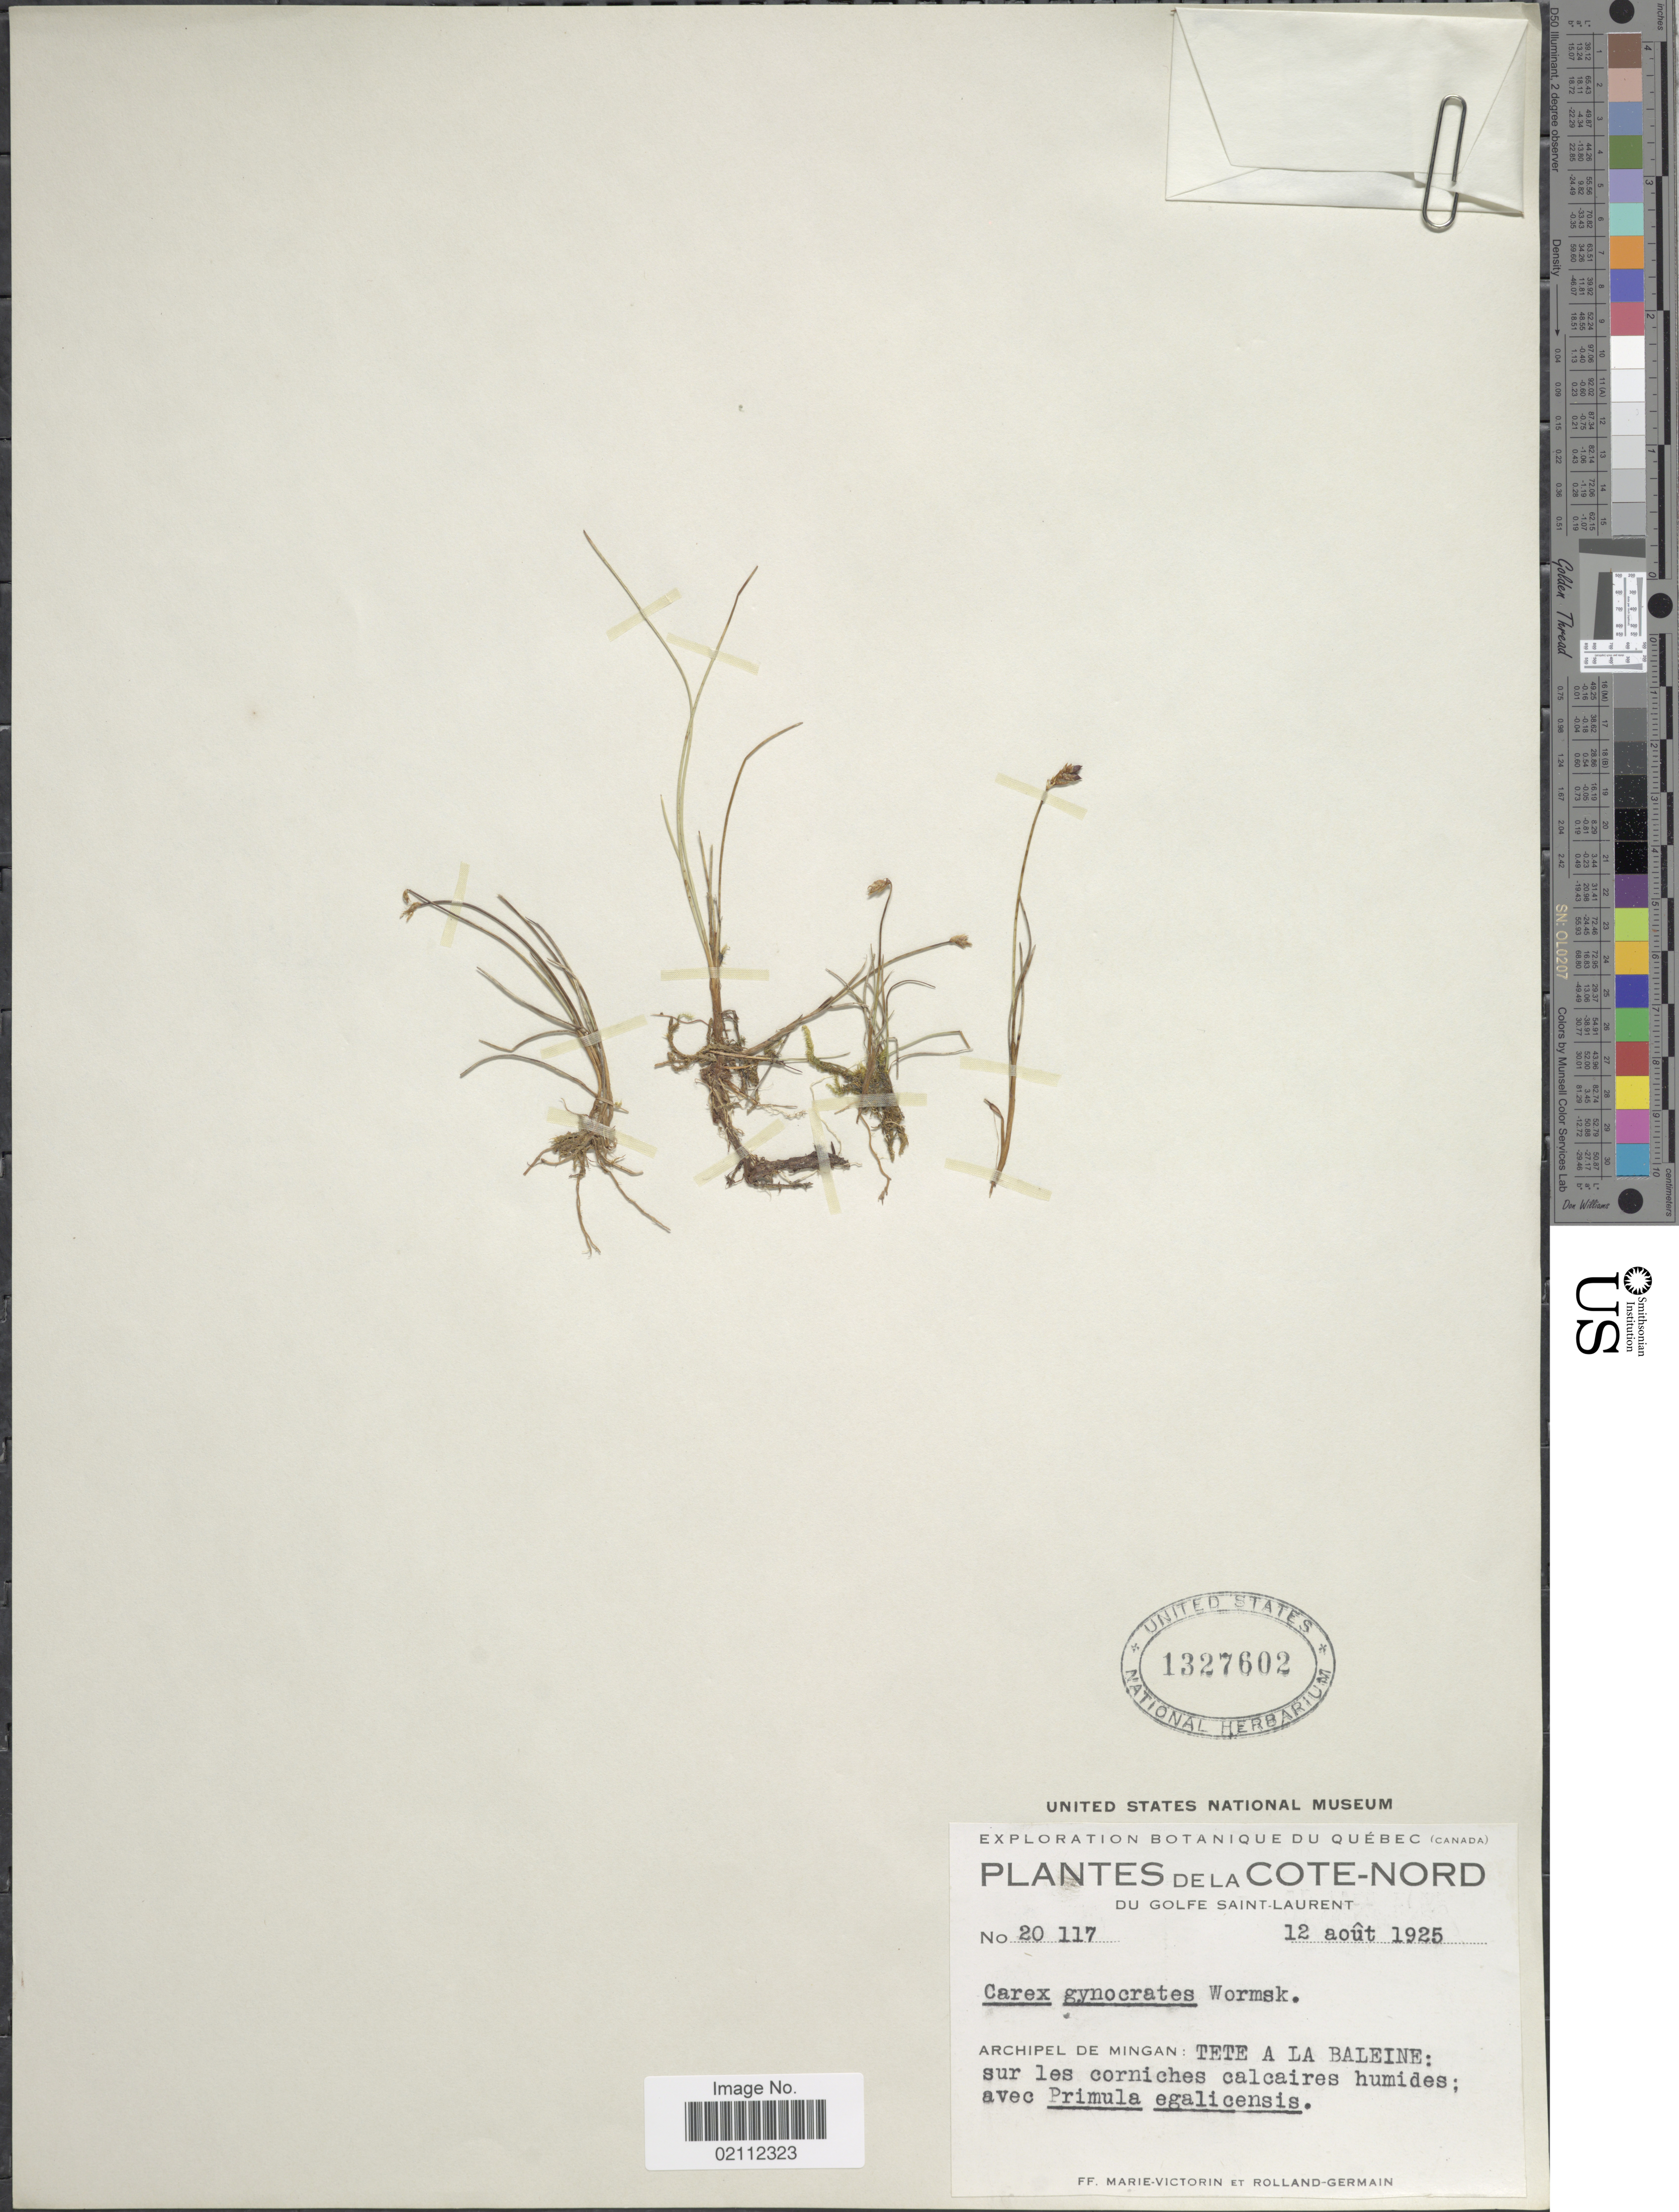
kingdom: Plantae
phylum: Tracheophyta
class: Liliopsida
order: Poales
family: Cyperaceae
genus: Carex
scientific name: Carex nardina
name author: (Hornem.) Fr.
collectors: F. Marie-Victorin & Rolland-Germain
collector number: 20117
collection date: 1925-08-12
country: Canada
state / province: Quebec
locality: Cote-nord du Golfe Saint-Laurent. Archipel de Mingan: Tete a La Baleine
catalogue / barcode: US 1327602